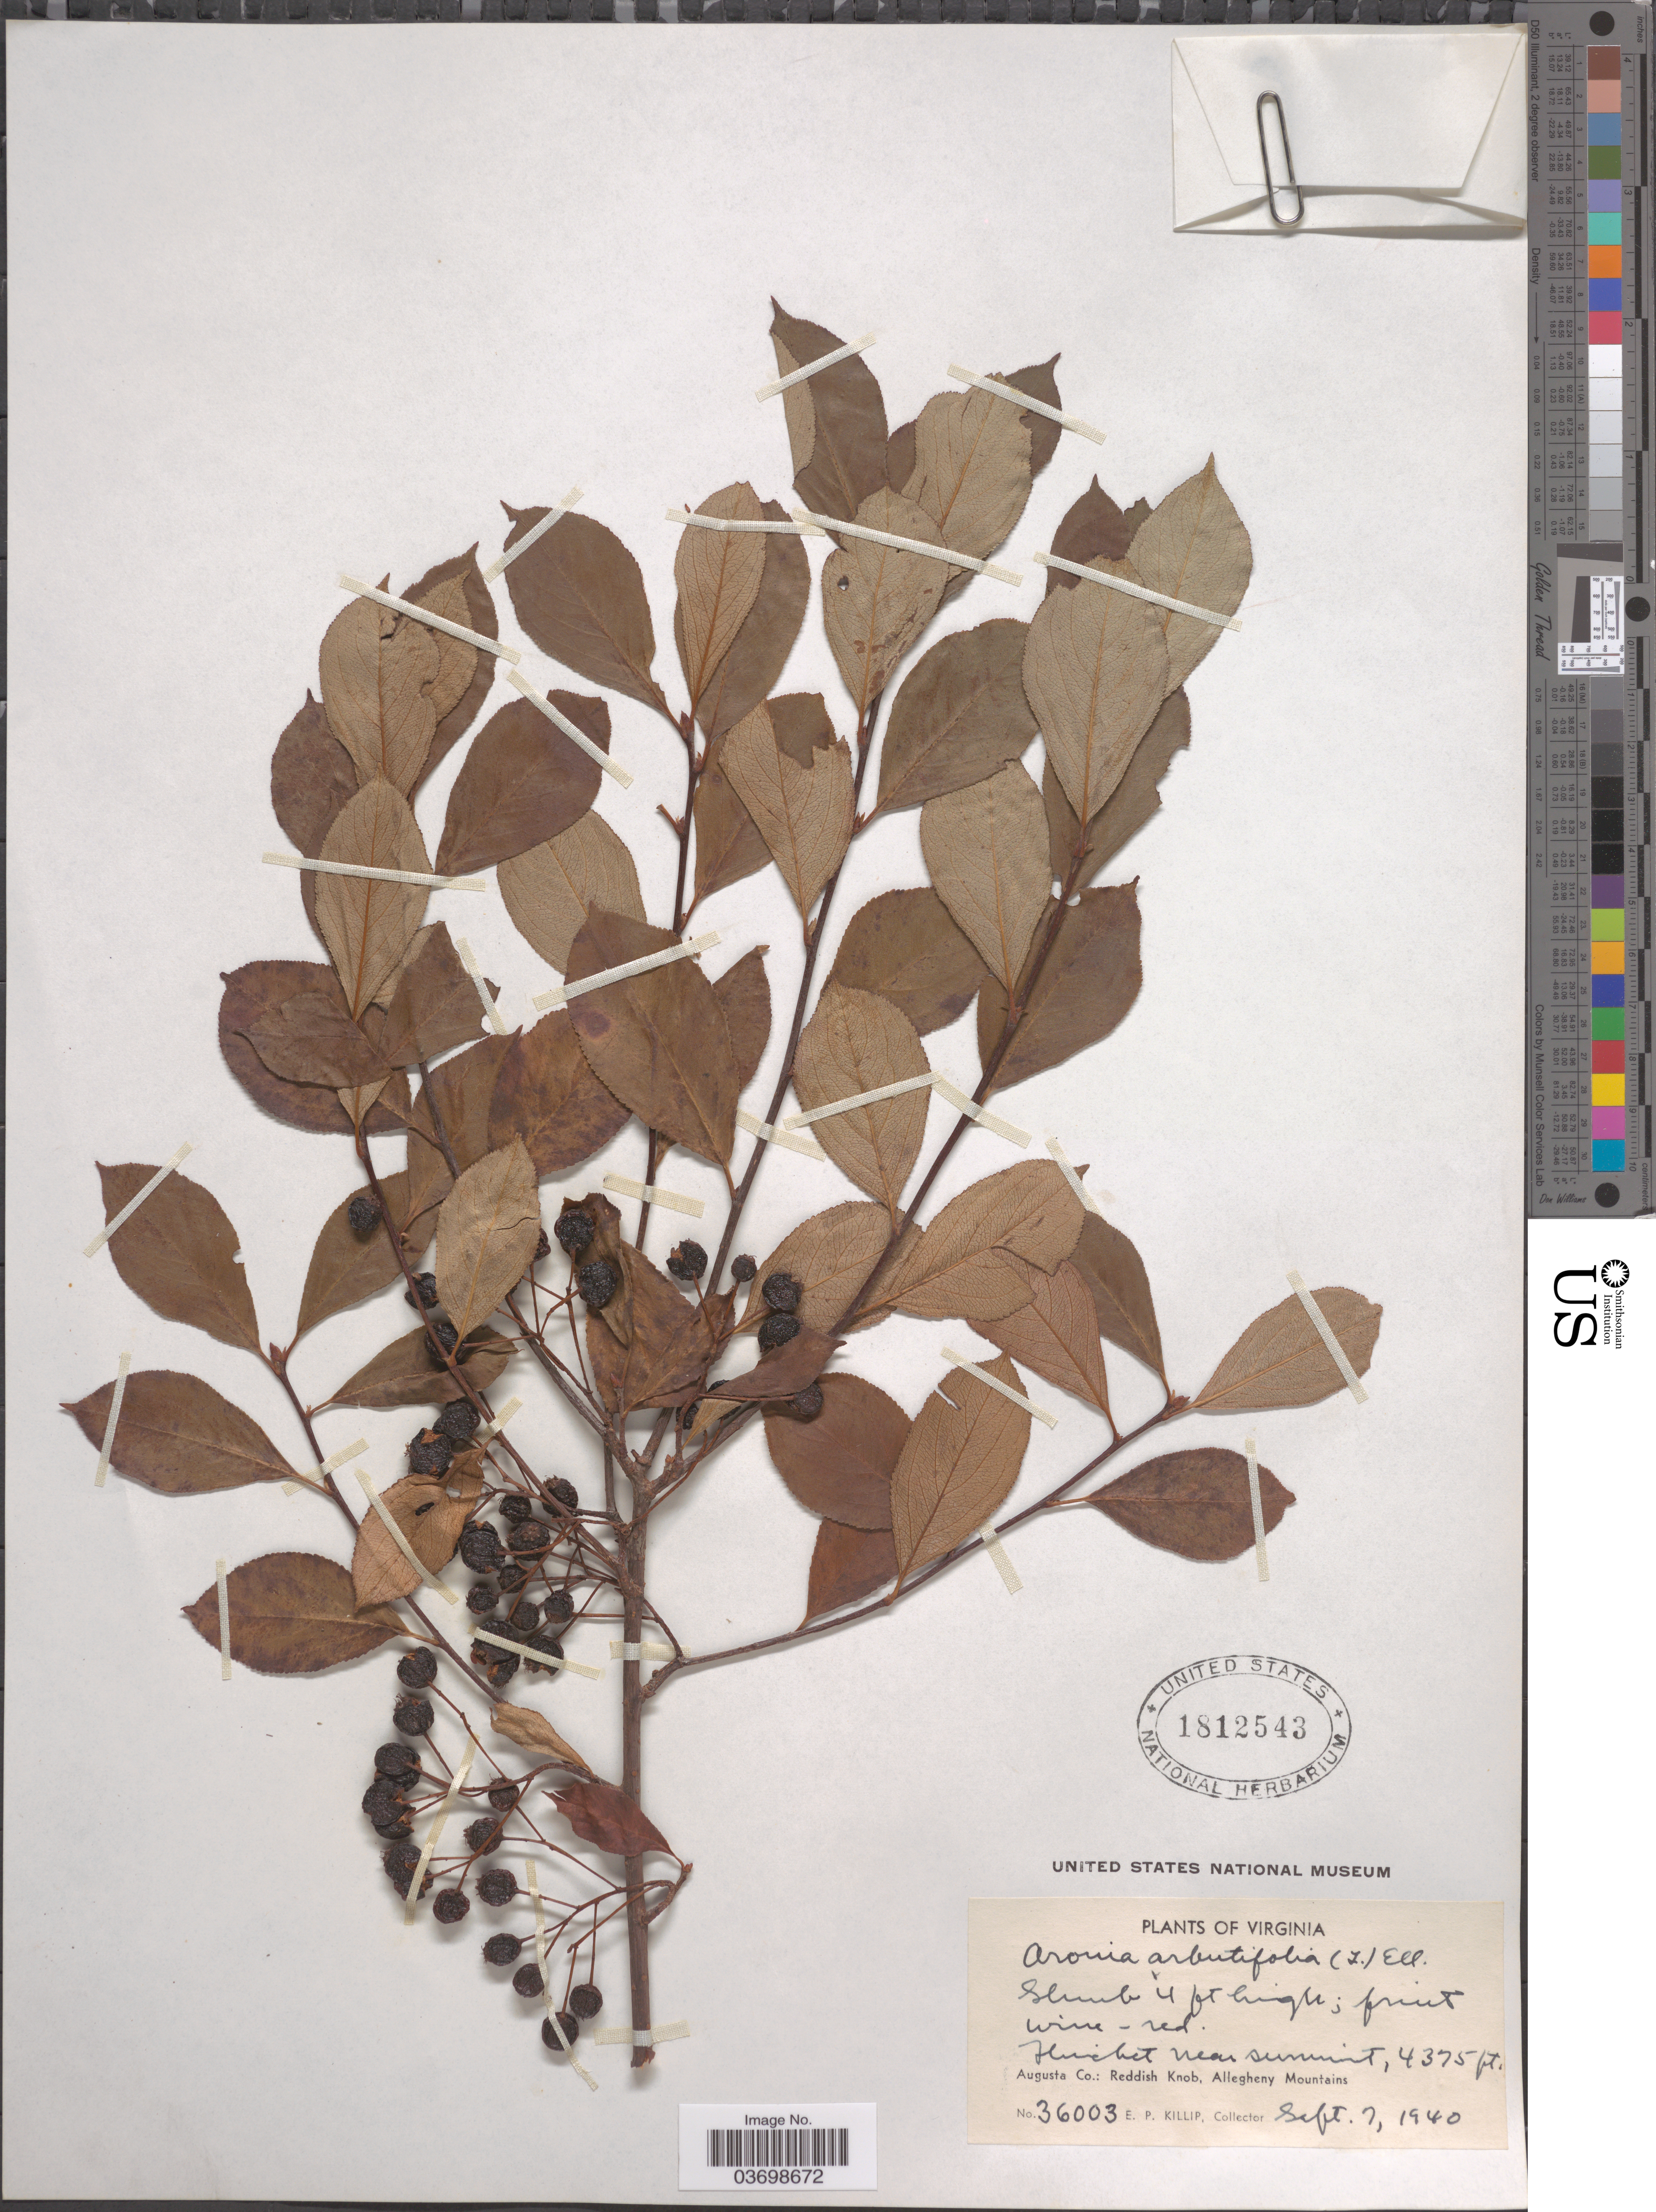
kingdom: Plantae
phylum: Tracheophyta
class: Magnoliopsida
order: Rosales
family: Rosaceae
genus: Aronia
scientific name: Aronia x prunifolia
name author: (Marshall) Rehder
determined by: Strong, M. T., (US), Smithsonian Institution - National Museum of Natural History (UNITED STATES)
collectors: E. P. Killip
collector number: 36003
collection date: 1940-09-07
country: United States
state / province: Virginia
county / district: Augusta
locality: Near summit. Augusta Co.: Reddish Knob, Allegheny Mountains.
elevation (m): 1334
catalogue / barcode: US 1812543